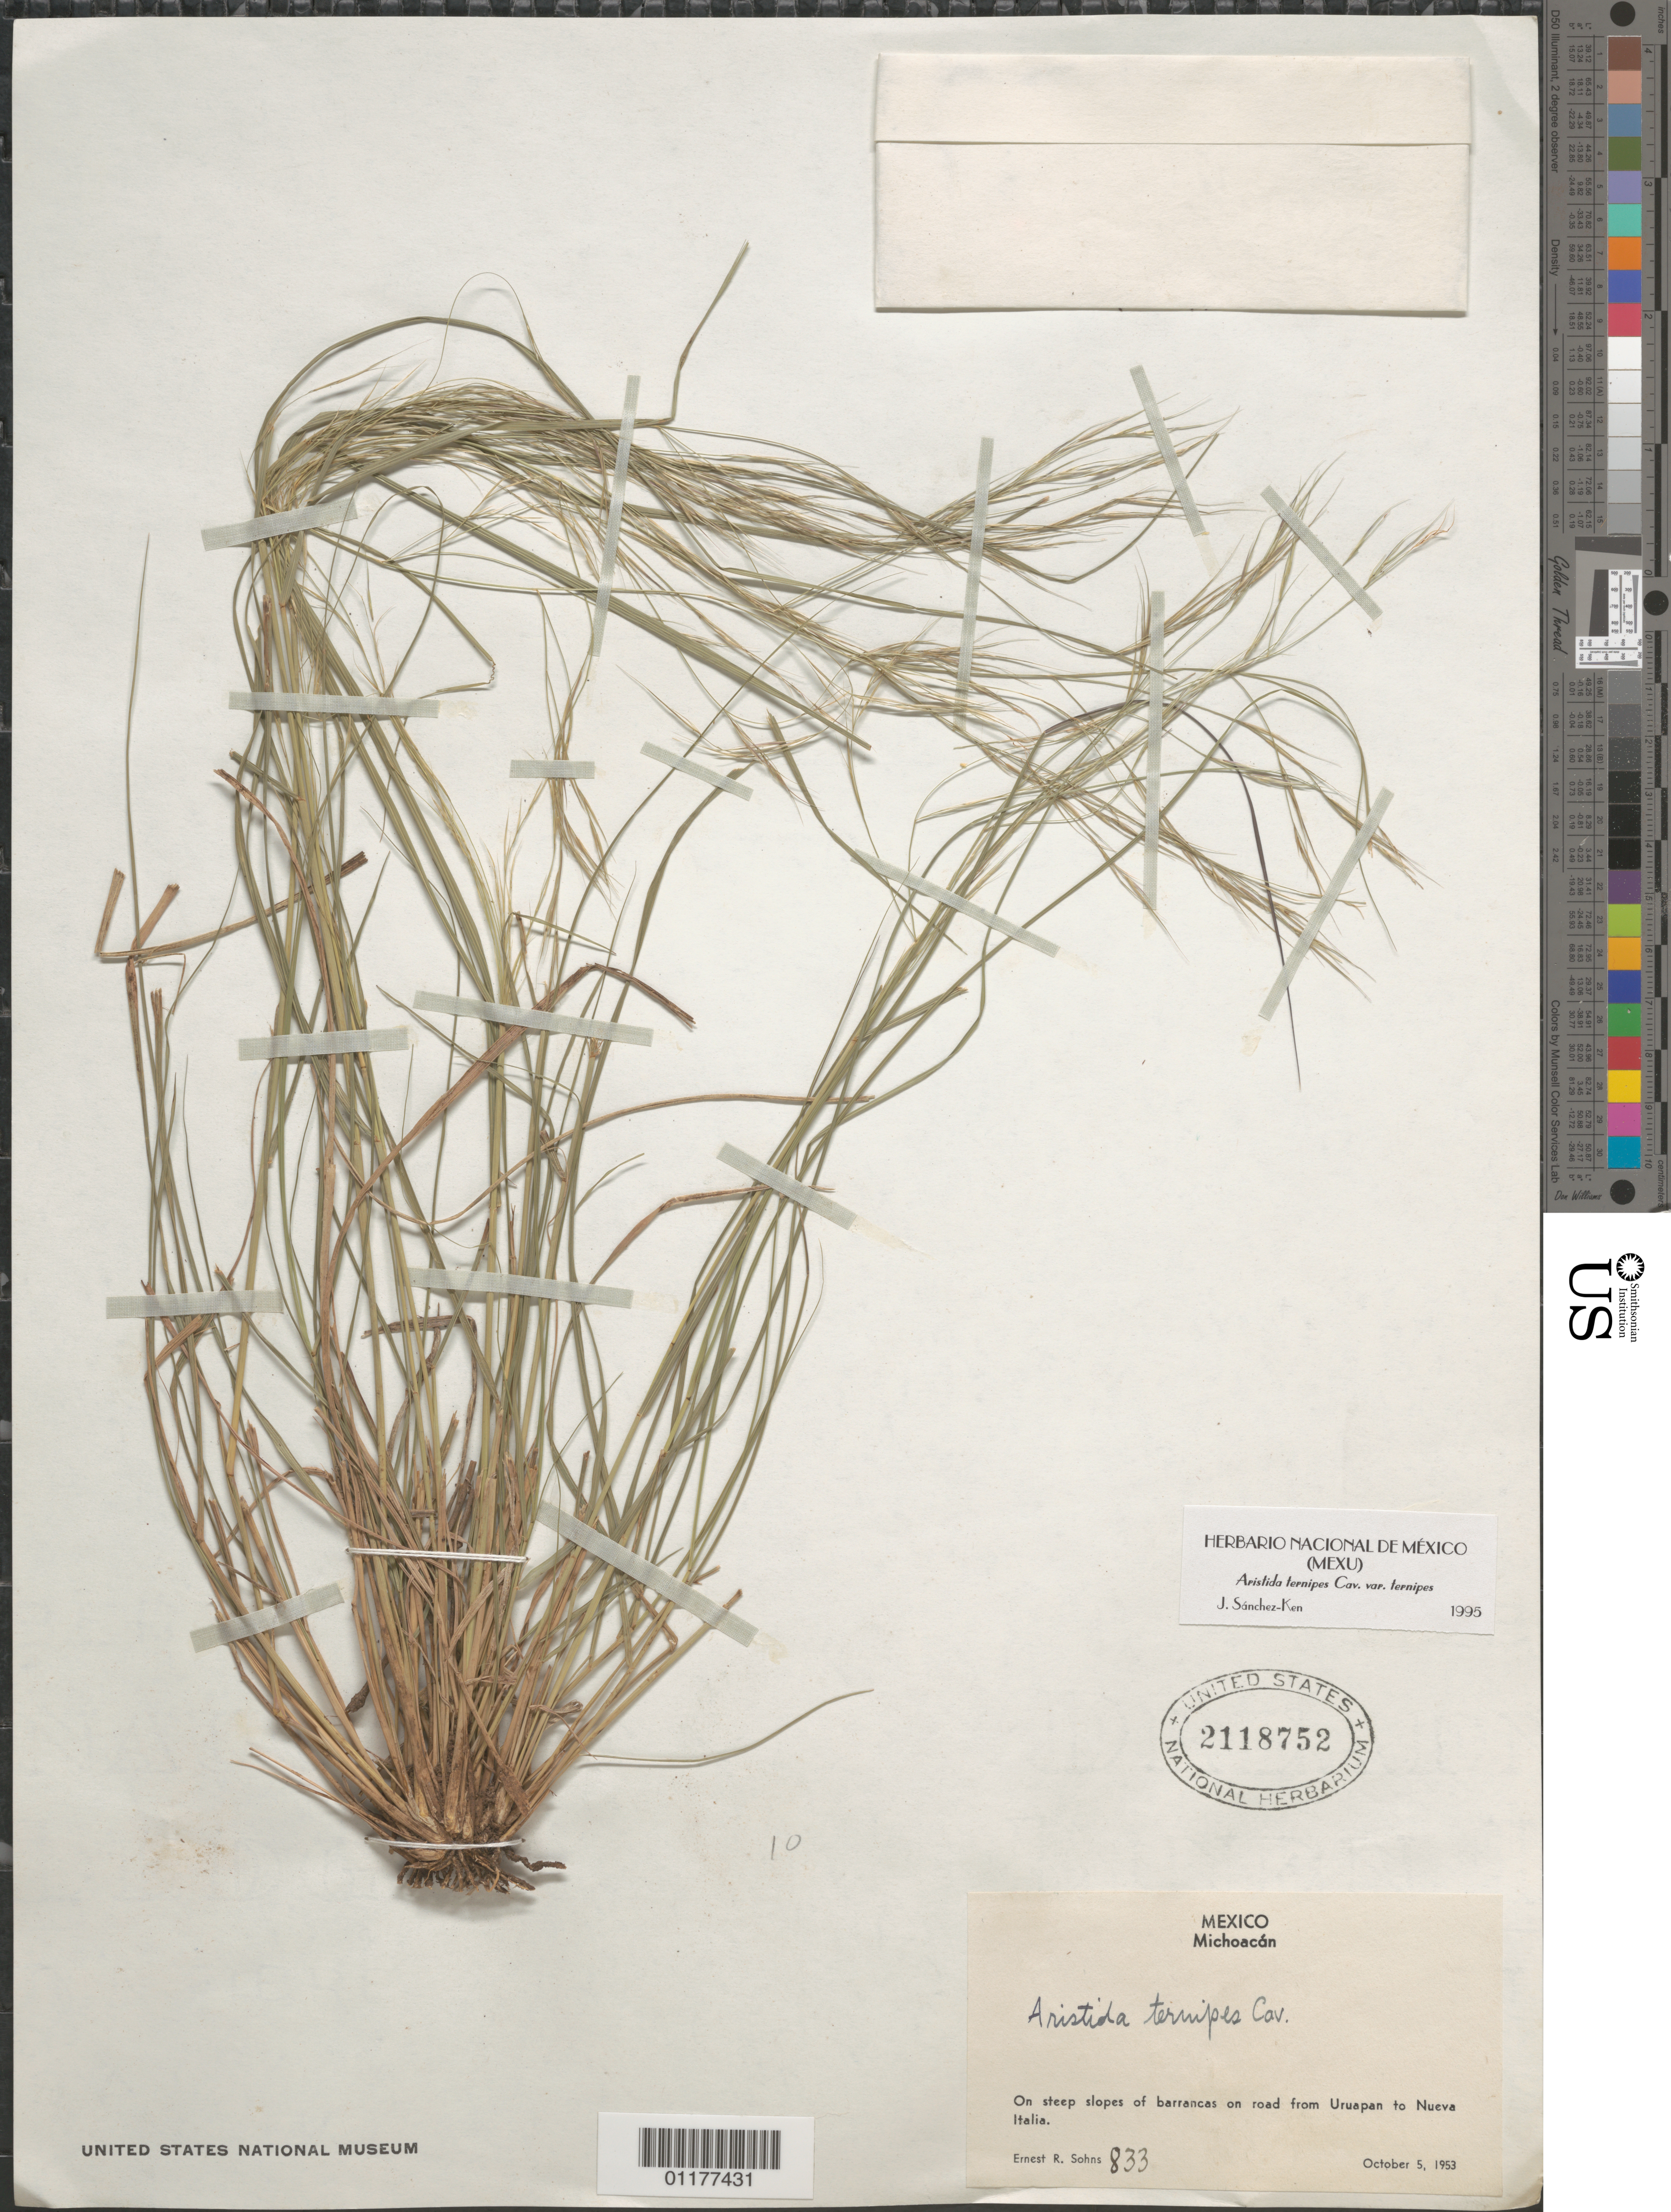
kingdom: Plantae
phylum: Tracheophyta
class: Liliopsida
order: Poales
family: Poaceae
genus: Aristida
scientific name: Aristida ternipes var. ternipes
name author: Cav.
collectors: E. R. Sohns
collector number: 833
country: Mexico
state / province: Michoacán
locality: On road from Uruapan to Nueva Itralia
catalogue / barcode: US 2118752